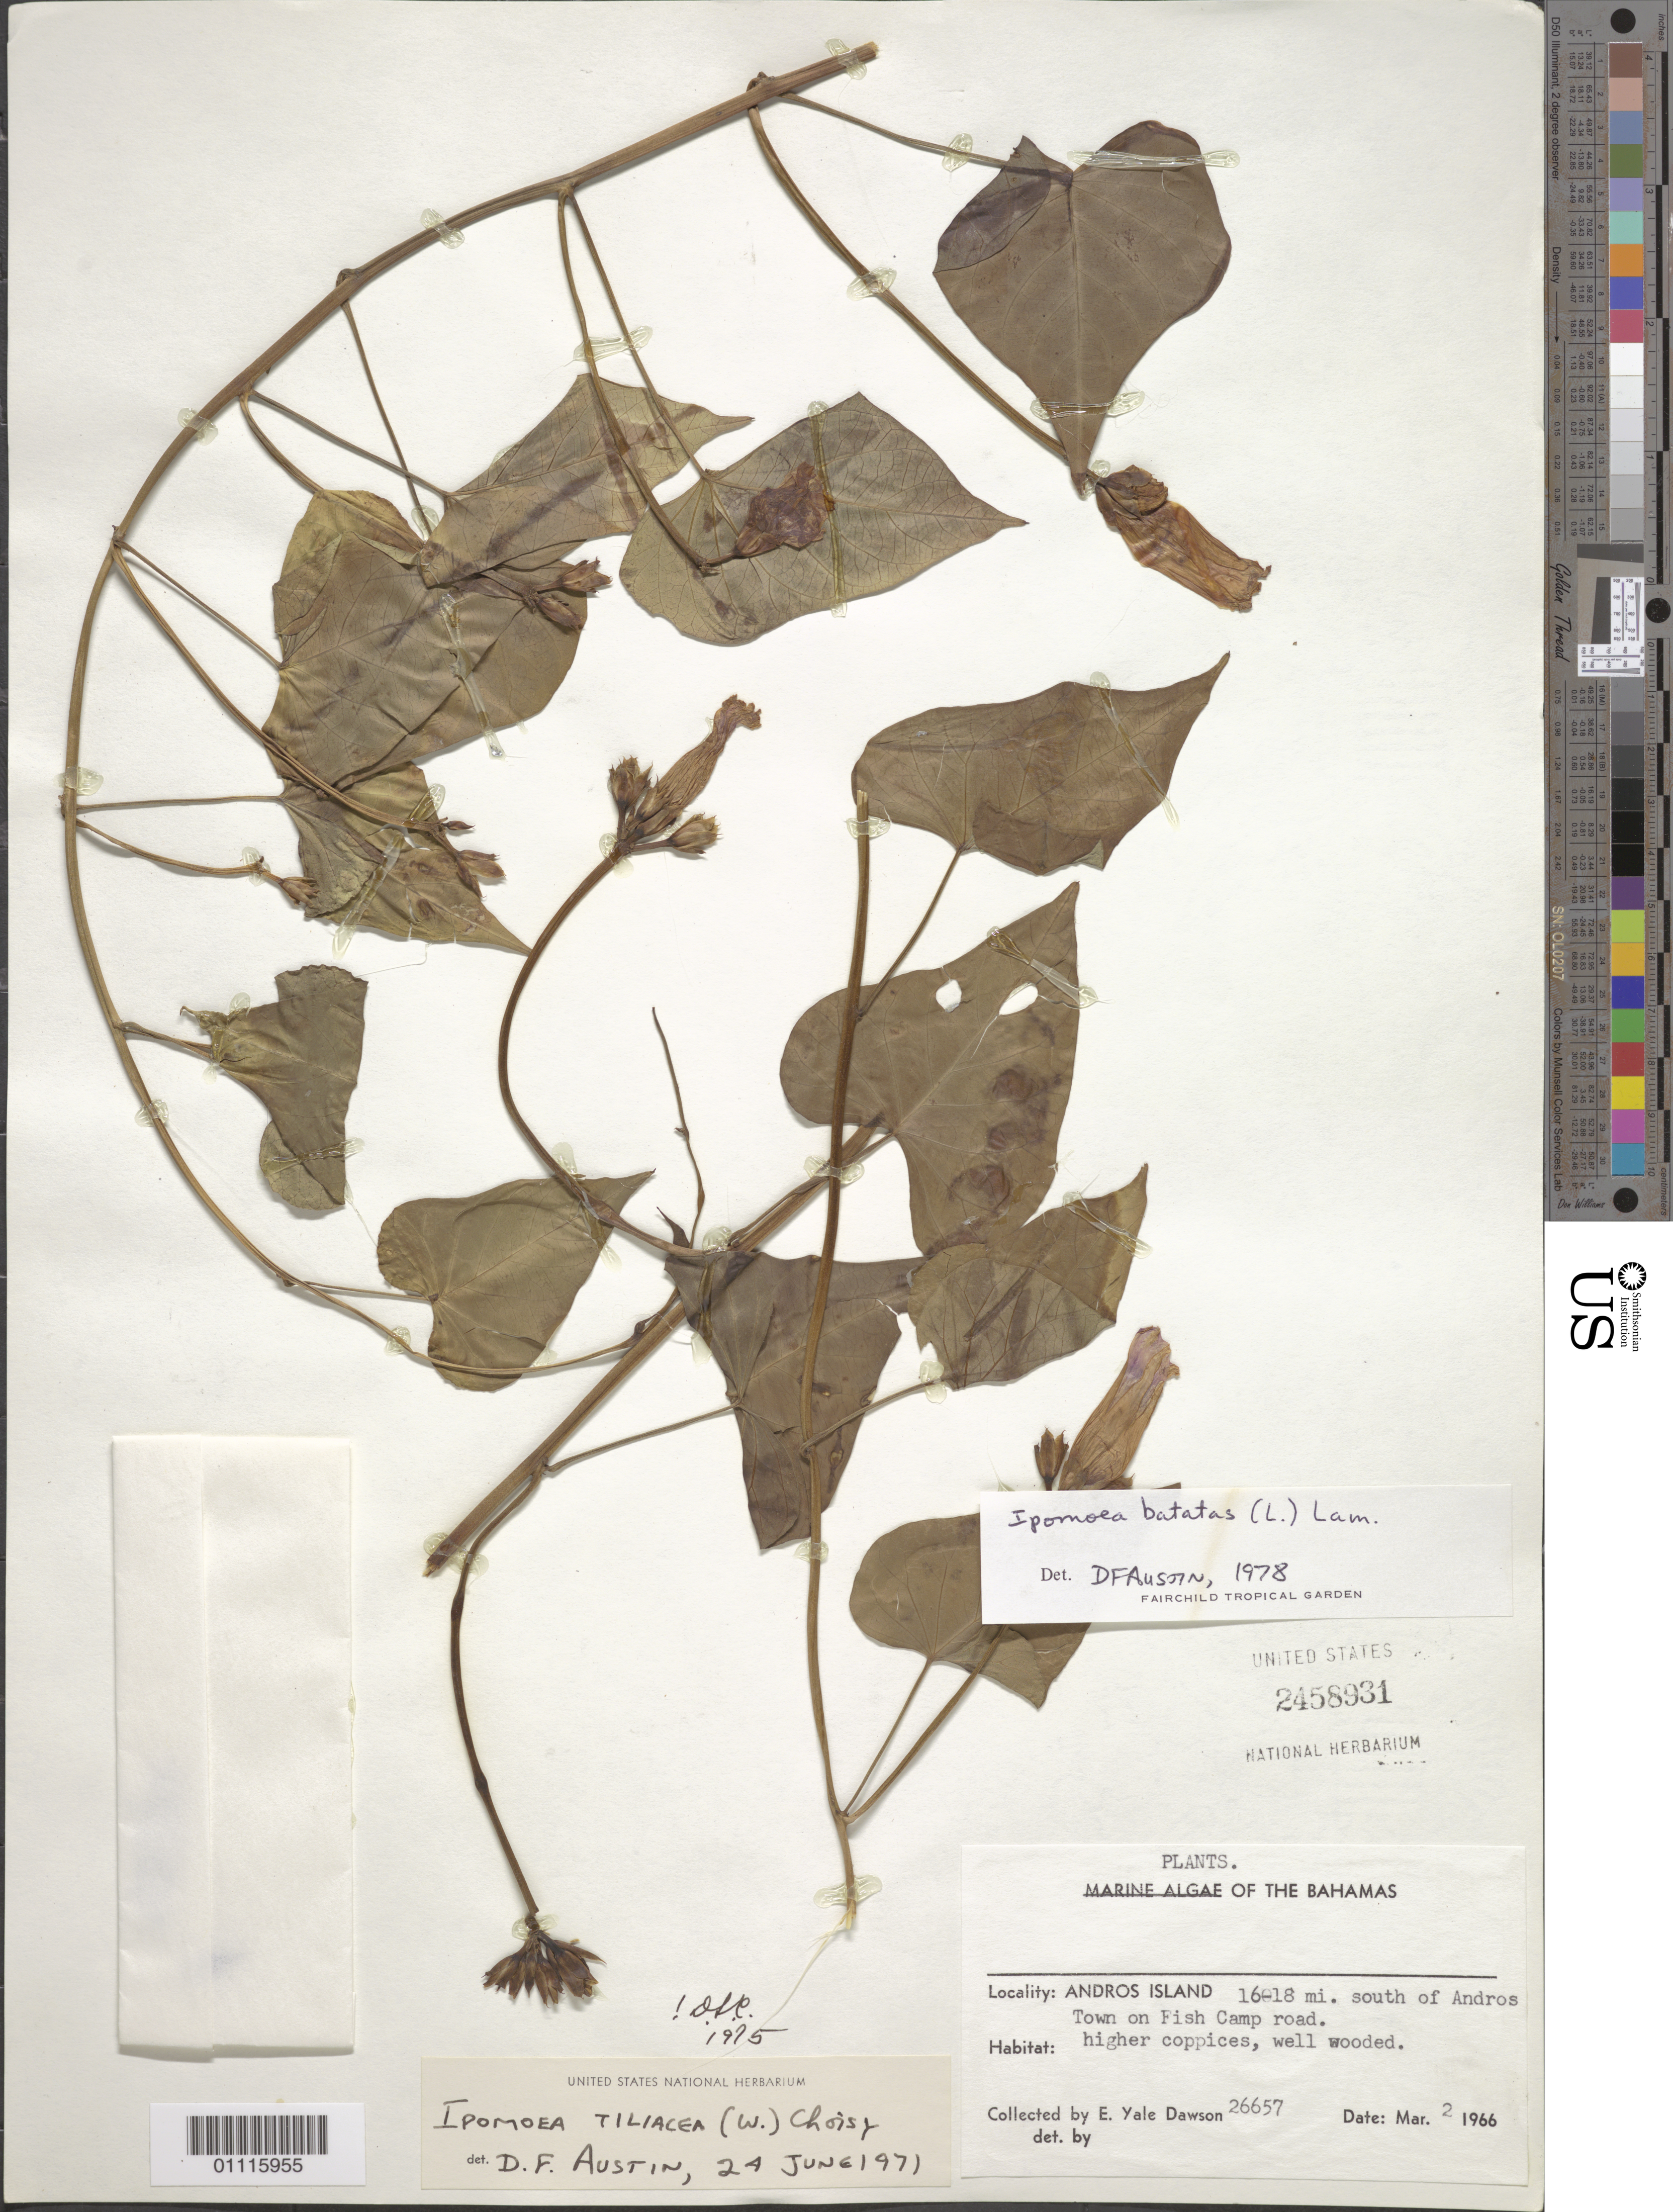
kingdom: Plantae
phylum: Tracheophyta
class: Magnoliopsida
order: Solanales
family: Convolvulaceae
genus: Ipomoea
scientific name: Ipomoea batatas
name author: (L.) Lam.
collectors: E. Y. Dawson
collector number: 26657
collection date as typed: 02 Mar 1966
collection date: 1966-03-02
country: Bahamas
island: Andros I.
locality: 16-18 mi. S of Andros TOwn on Fish Camp road. Higher coppices, well wooded.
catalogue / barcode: US 2458931